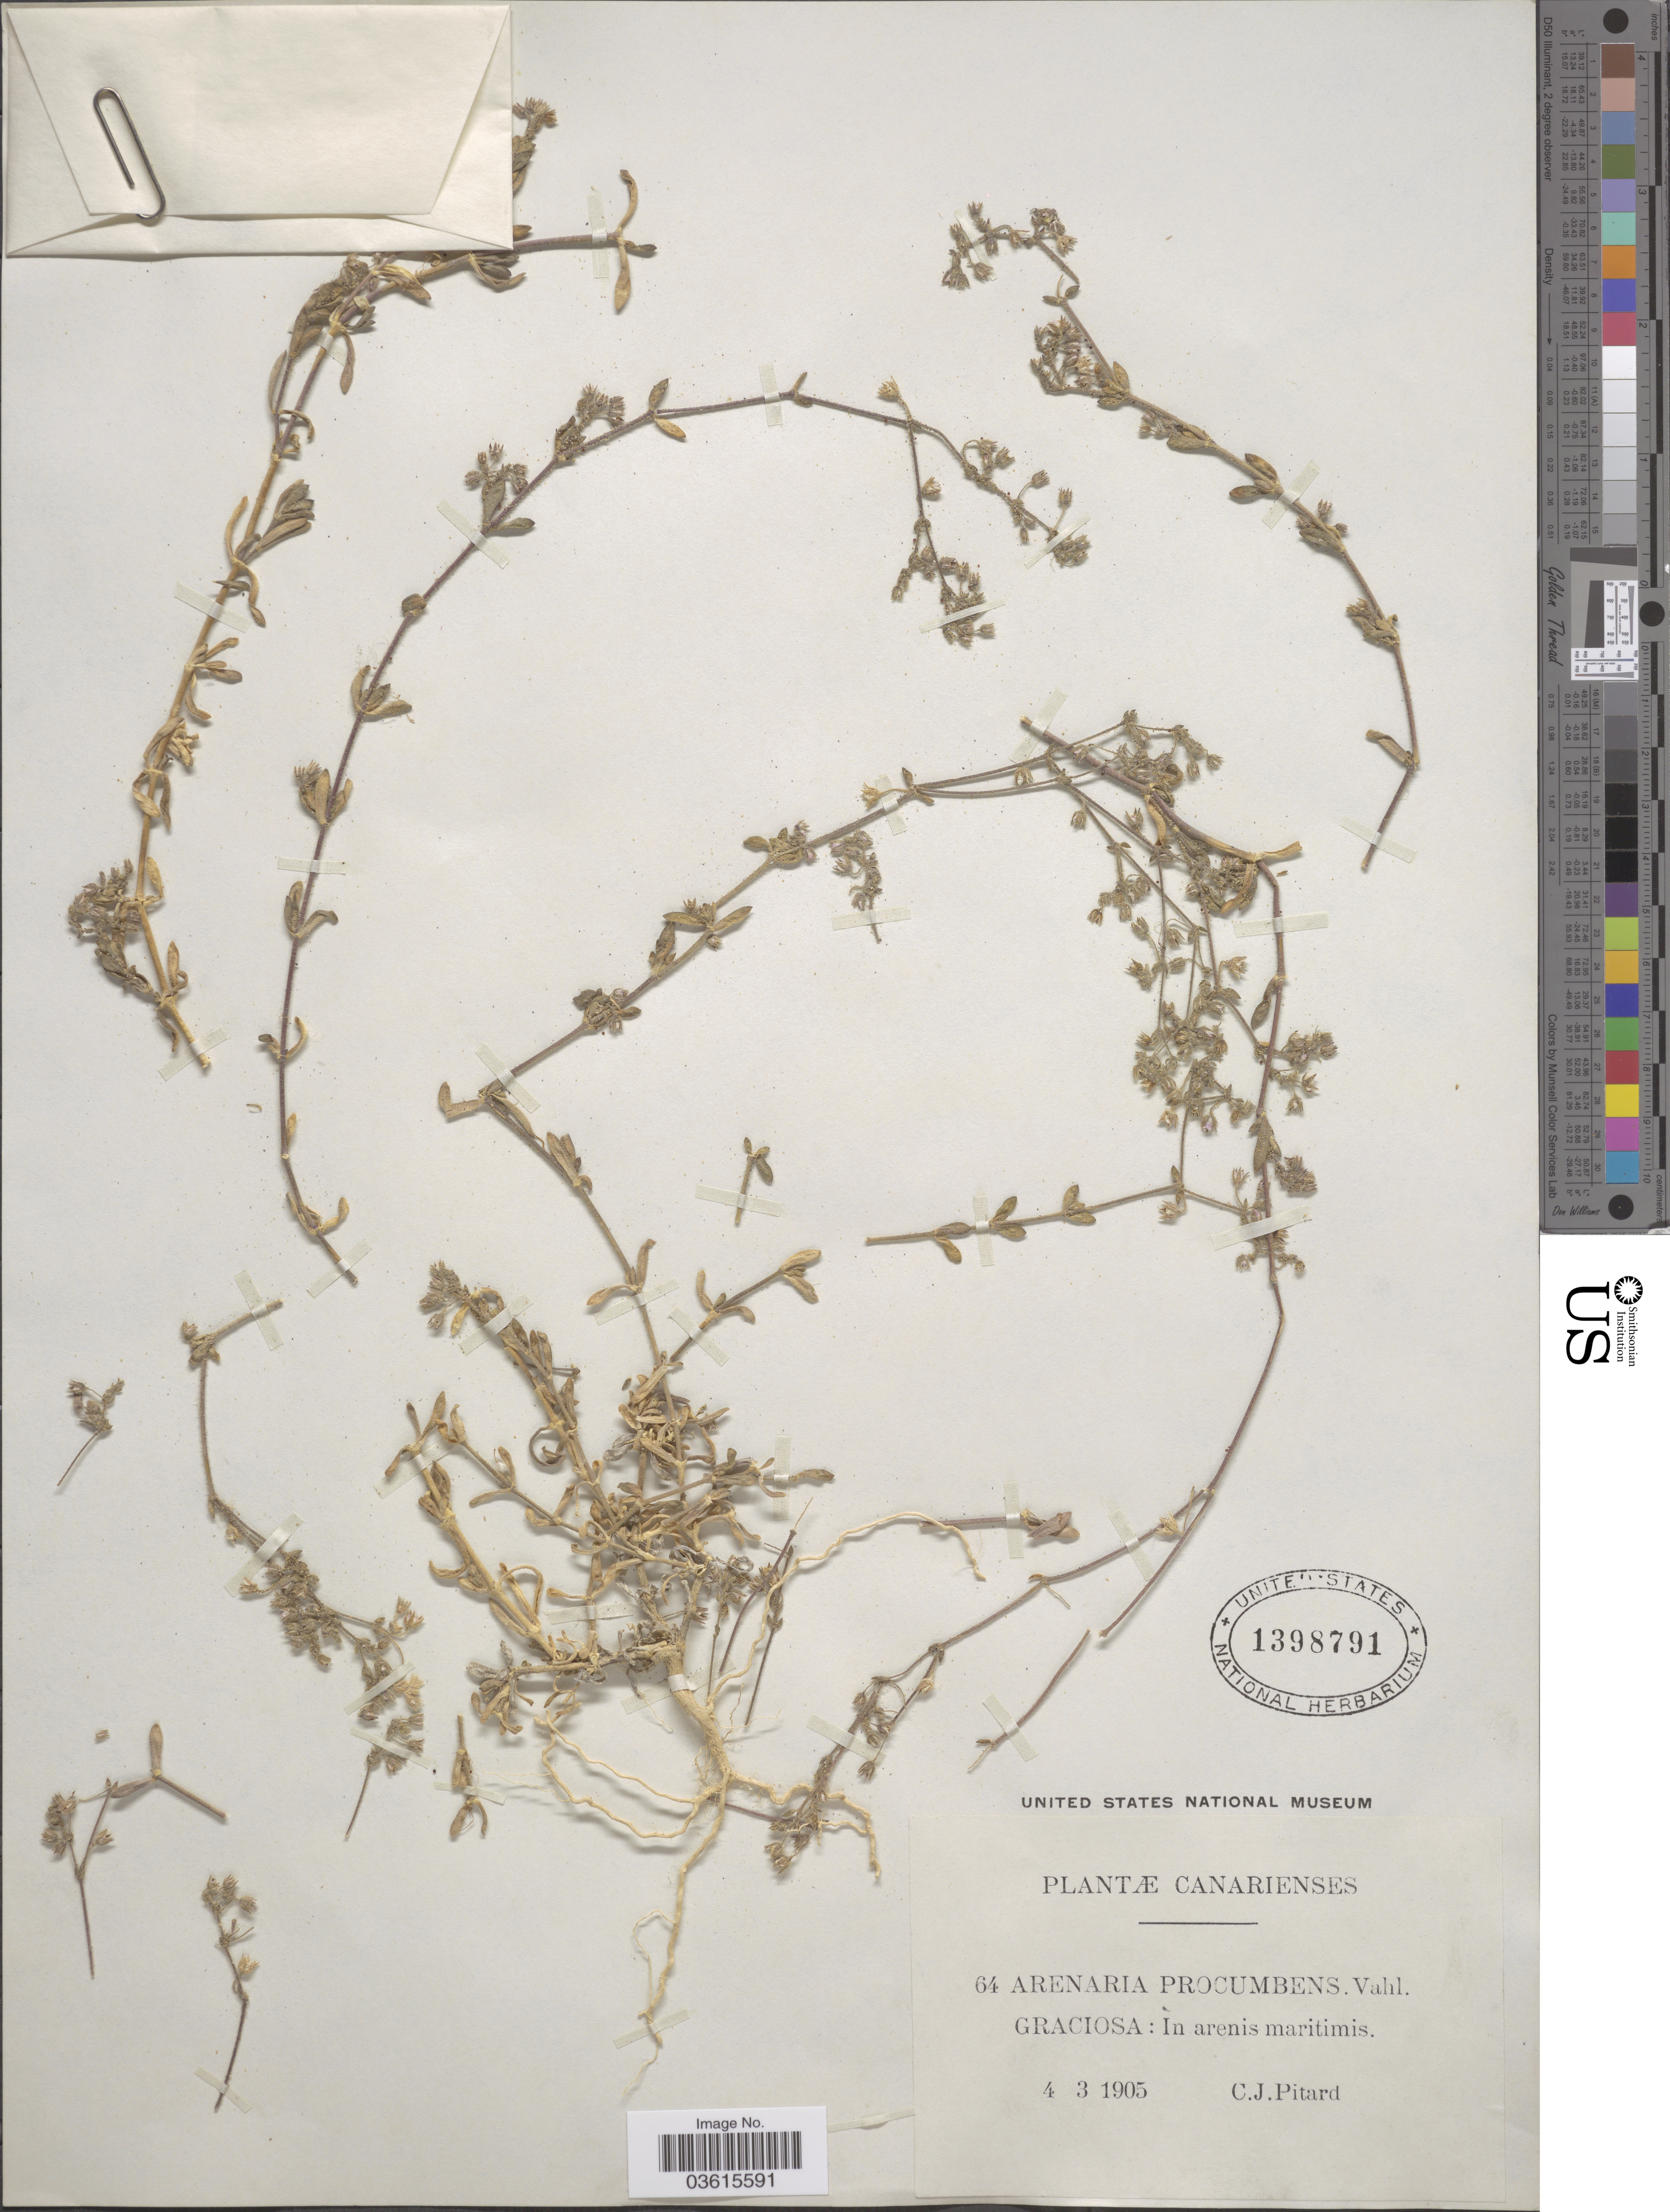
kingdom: Plantae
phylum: Tracheophyta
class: Magnoliopsida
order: Caryophyllales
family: Caryophyllaceae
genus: Arenaria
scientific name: Arenaria procumbens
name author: Vahl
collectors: C. Pitard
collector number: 64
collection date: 1905-03-04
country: Spain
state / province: Canarias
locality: Canarienses. Graciosa: In arenis maritimis.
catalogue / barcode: US 1398791